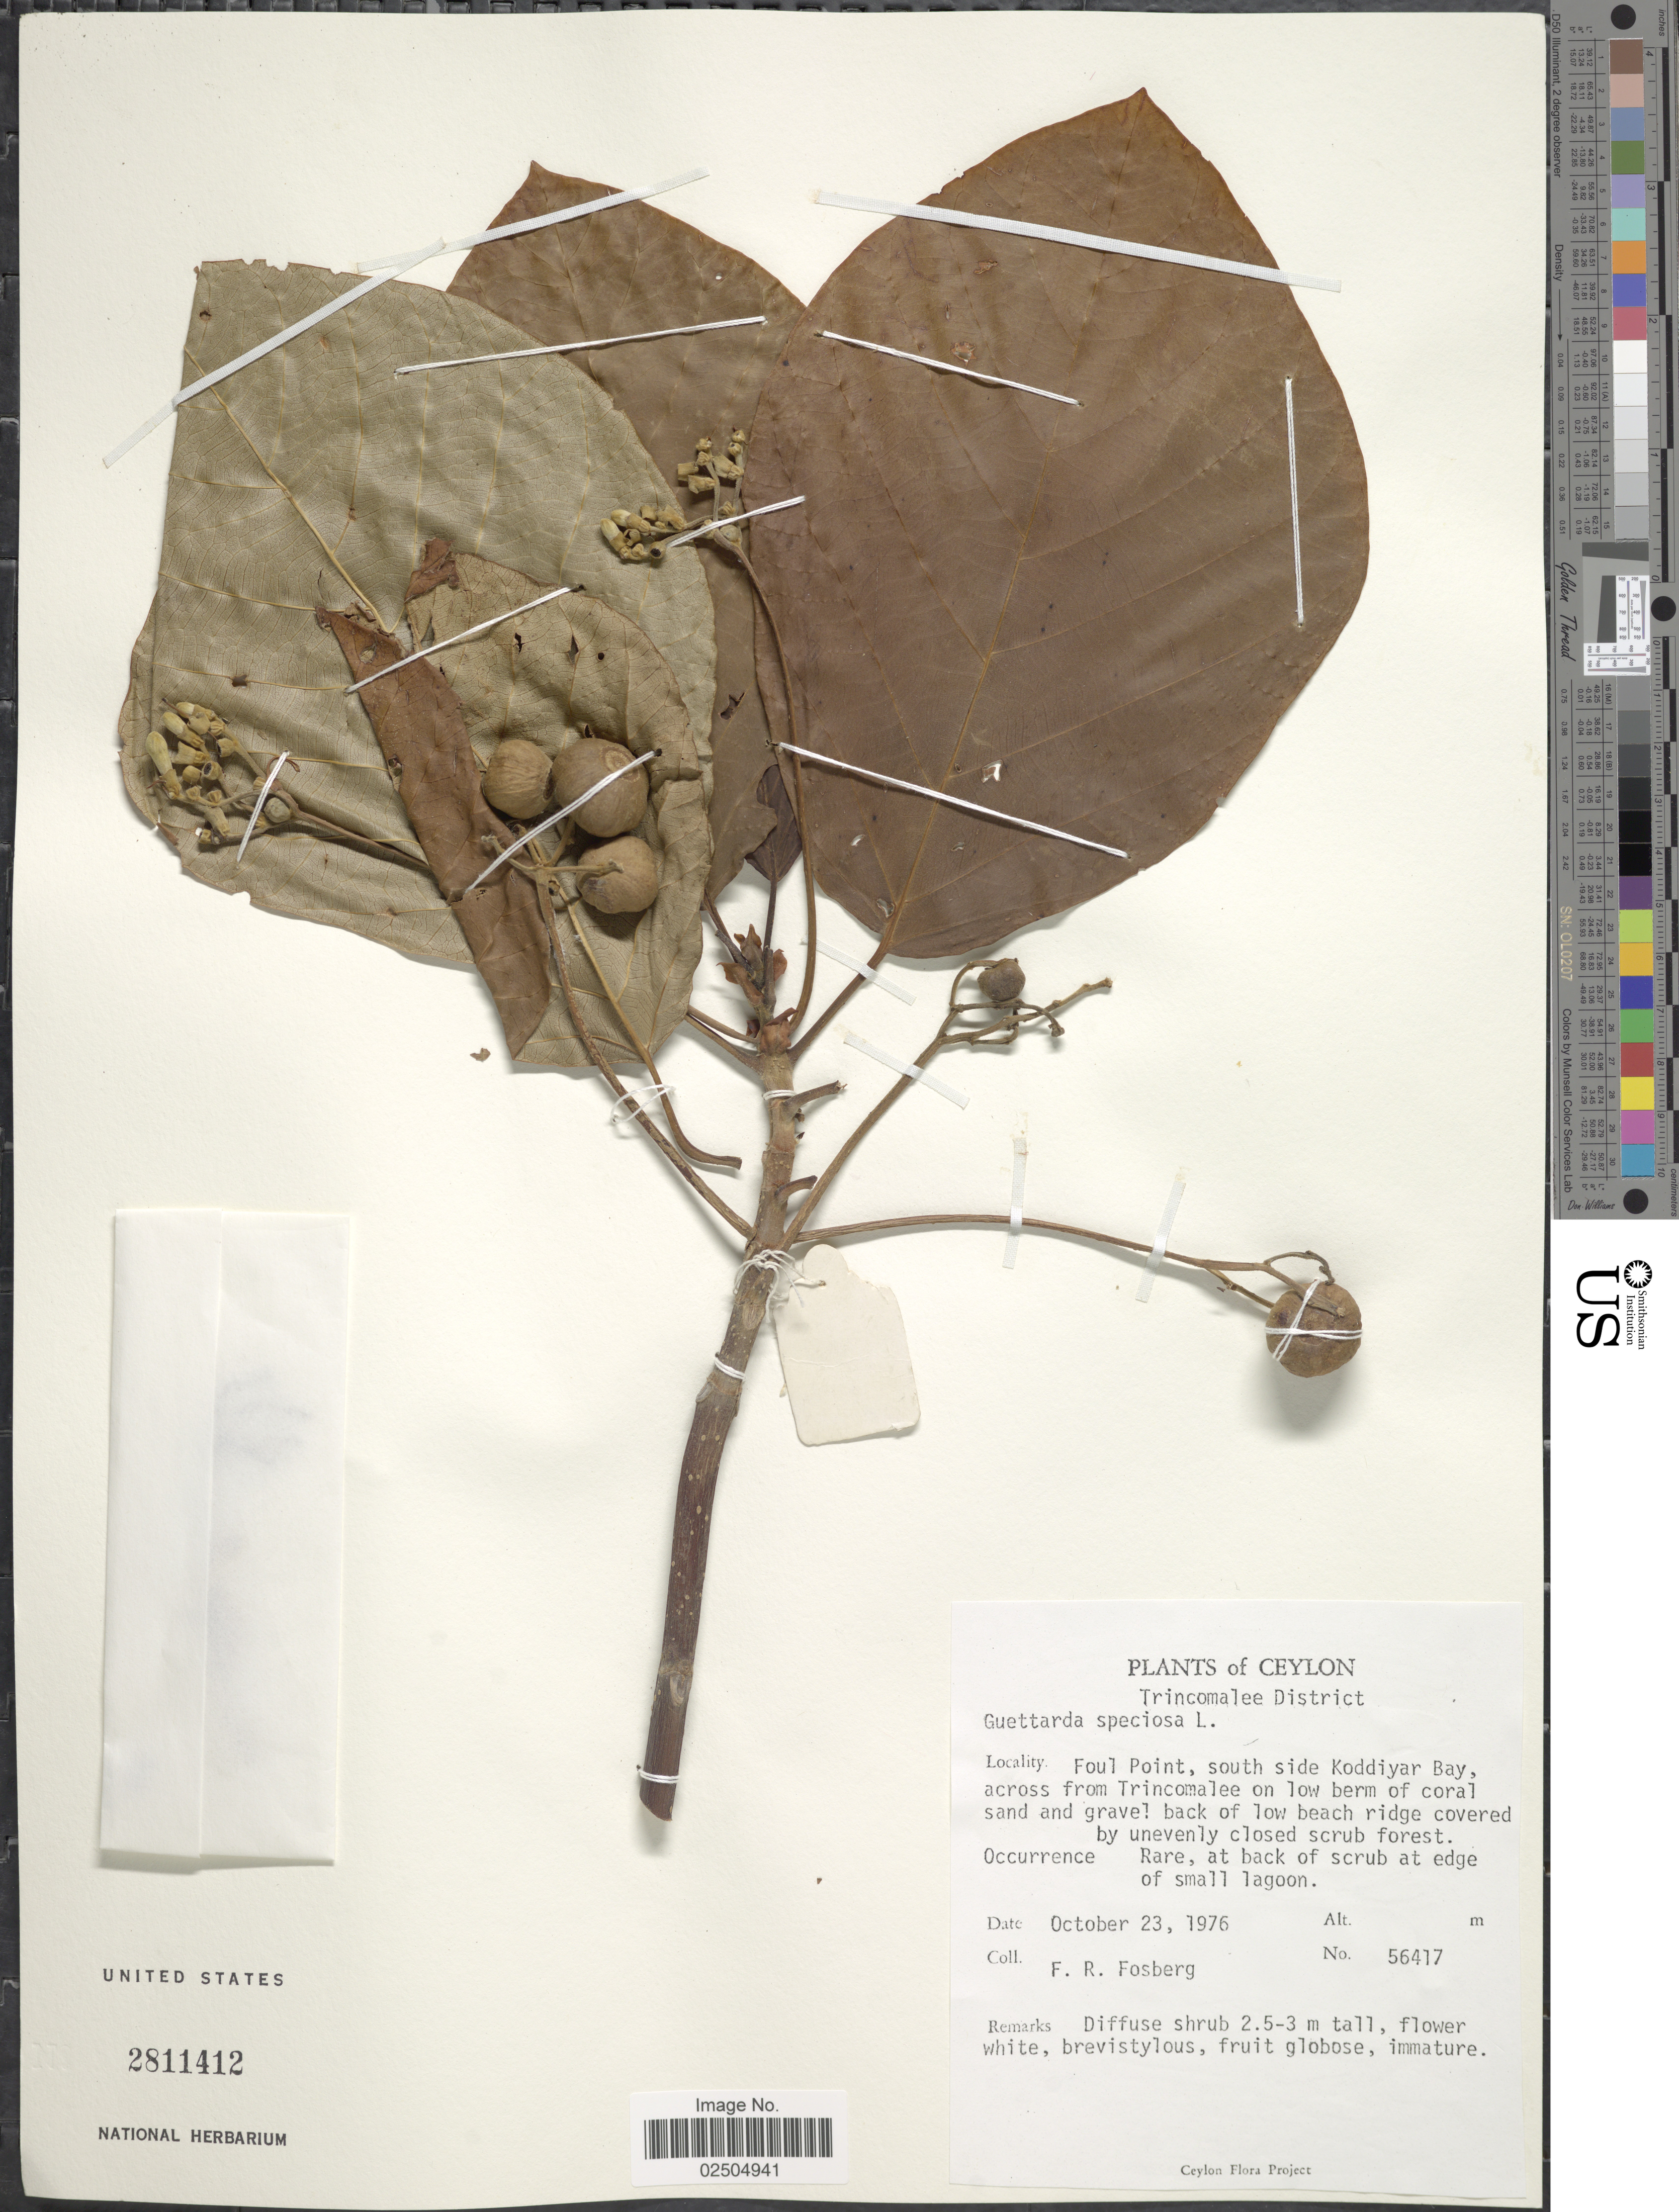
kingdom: Plantae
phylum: Tracheophyta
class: Magnoliopsida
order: Gentianales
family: Rubiaceae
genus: Guettarda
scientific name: Guettarda speciosa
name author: L.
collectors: F. R. Fosberg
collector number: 56417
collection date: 1976-10-23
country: Sri Lanka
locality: Ceylon, Trincomalee District, Foul Point, south side Koddiyar Bay, across from Trincomalee on low berm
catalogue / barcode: US 2811412